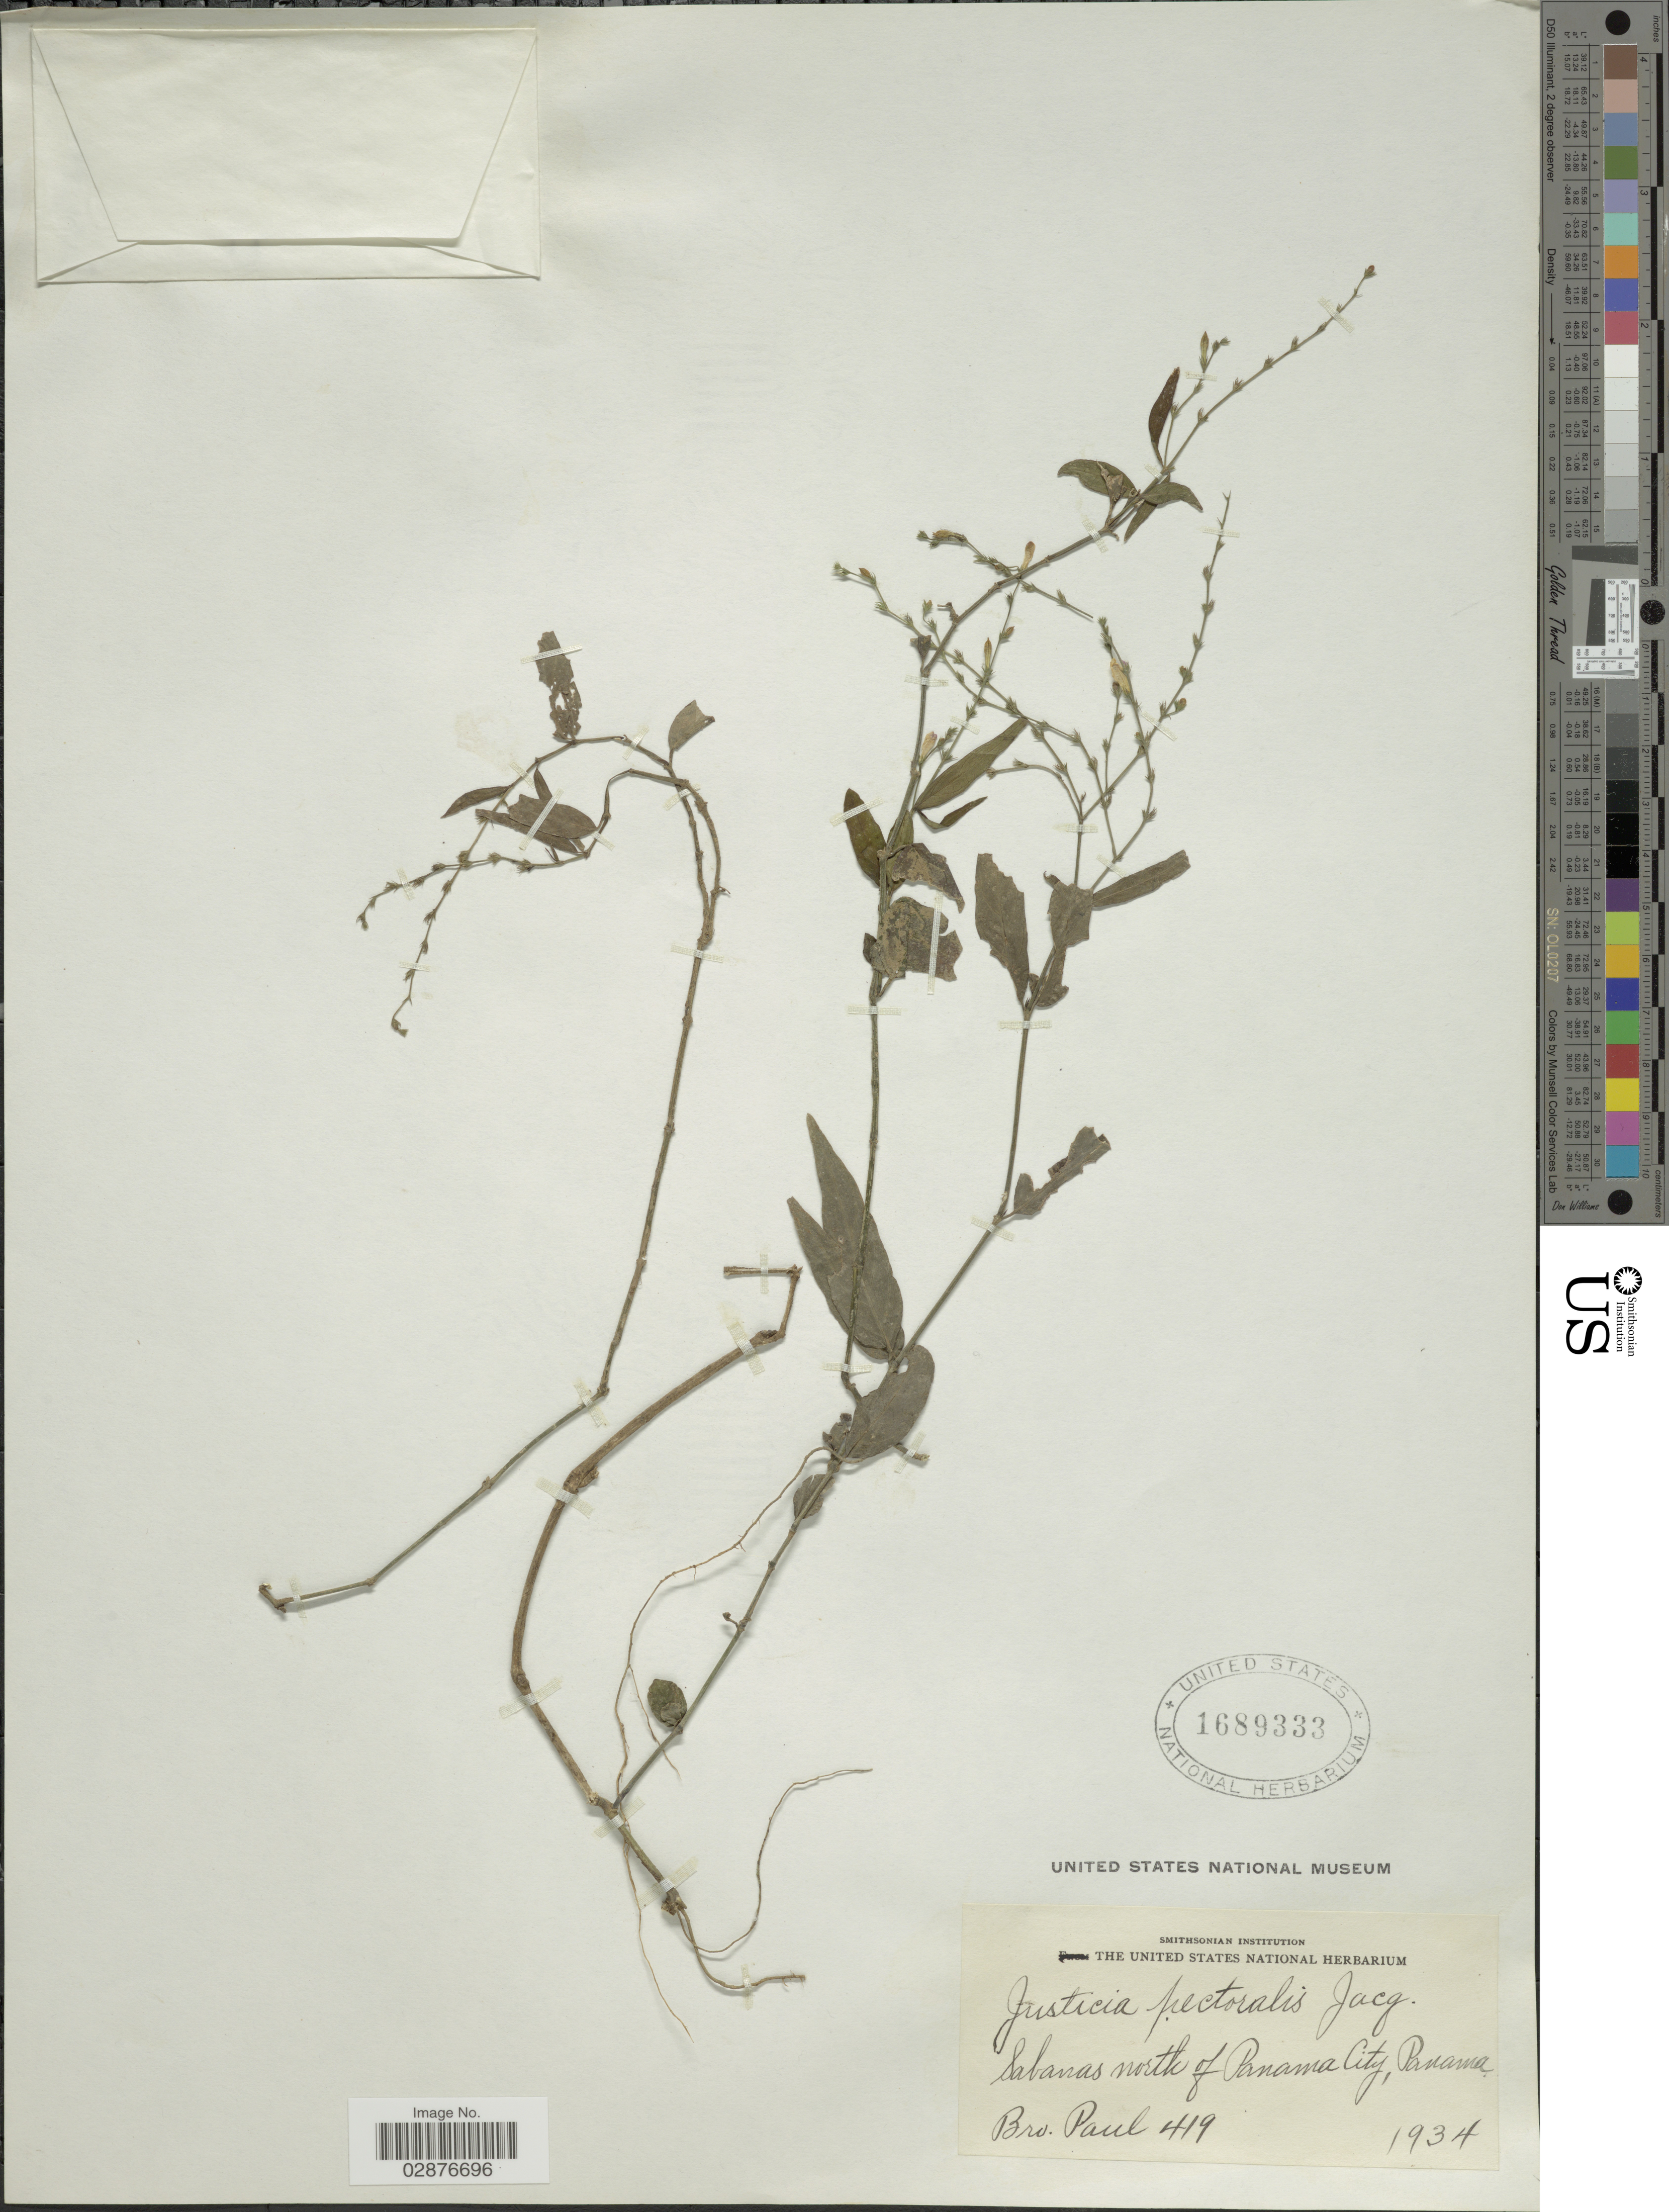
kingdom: Plantae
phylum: Tracheophyta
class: Magnoliopsida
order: Lamiales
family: Acanthaceae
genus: Justicia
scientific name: Justicia pectoralis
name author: Jacq.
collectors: B. Paul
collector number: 419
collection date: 1934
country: Panama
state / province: Panamá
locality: Sabanas north of Panama City.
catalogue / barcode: US 1689333